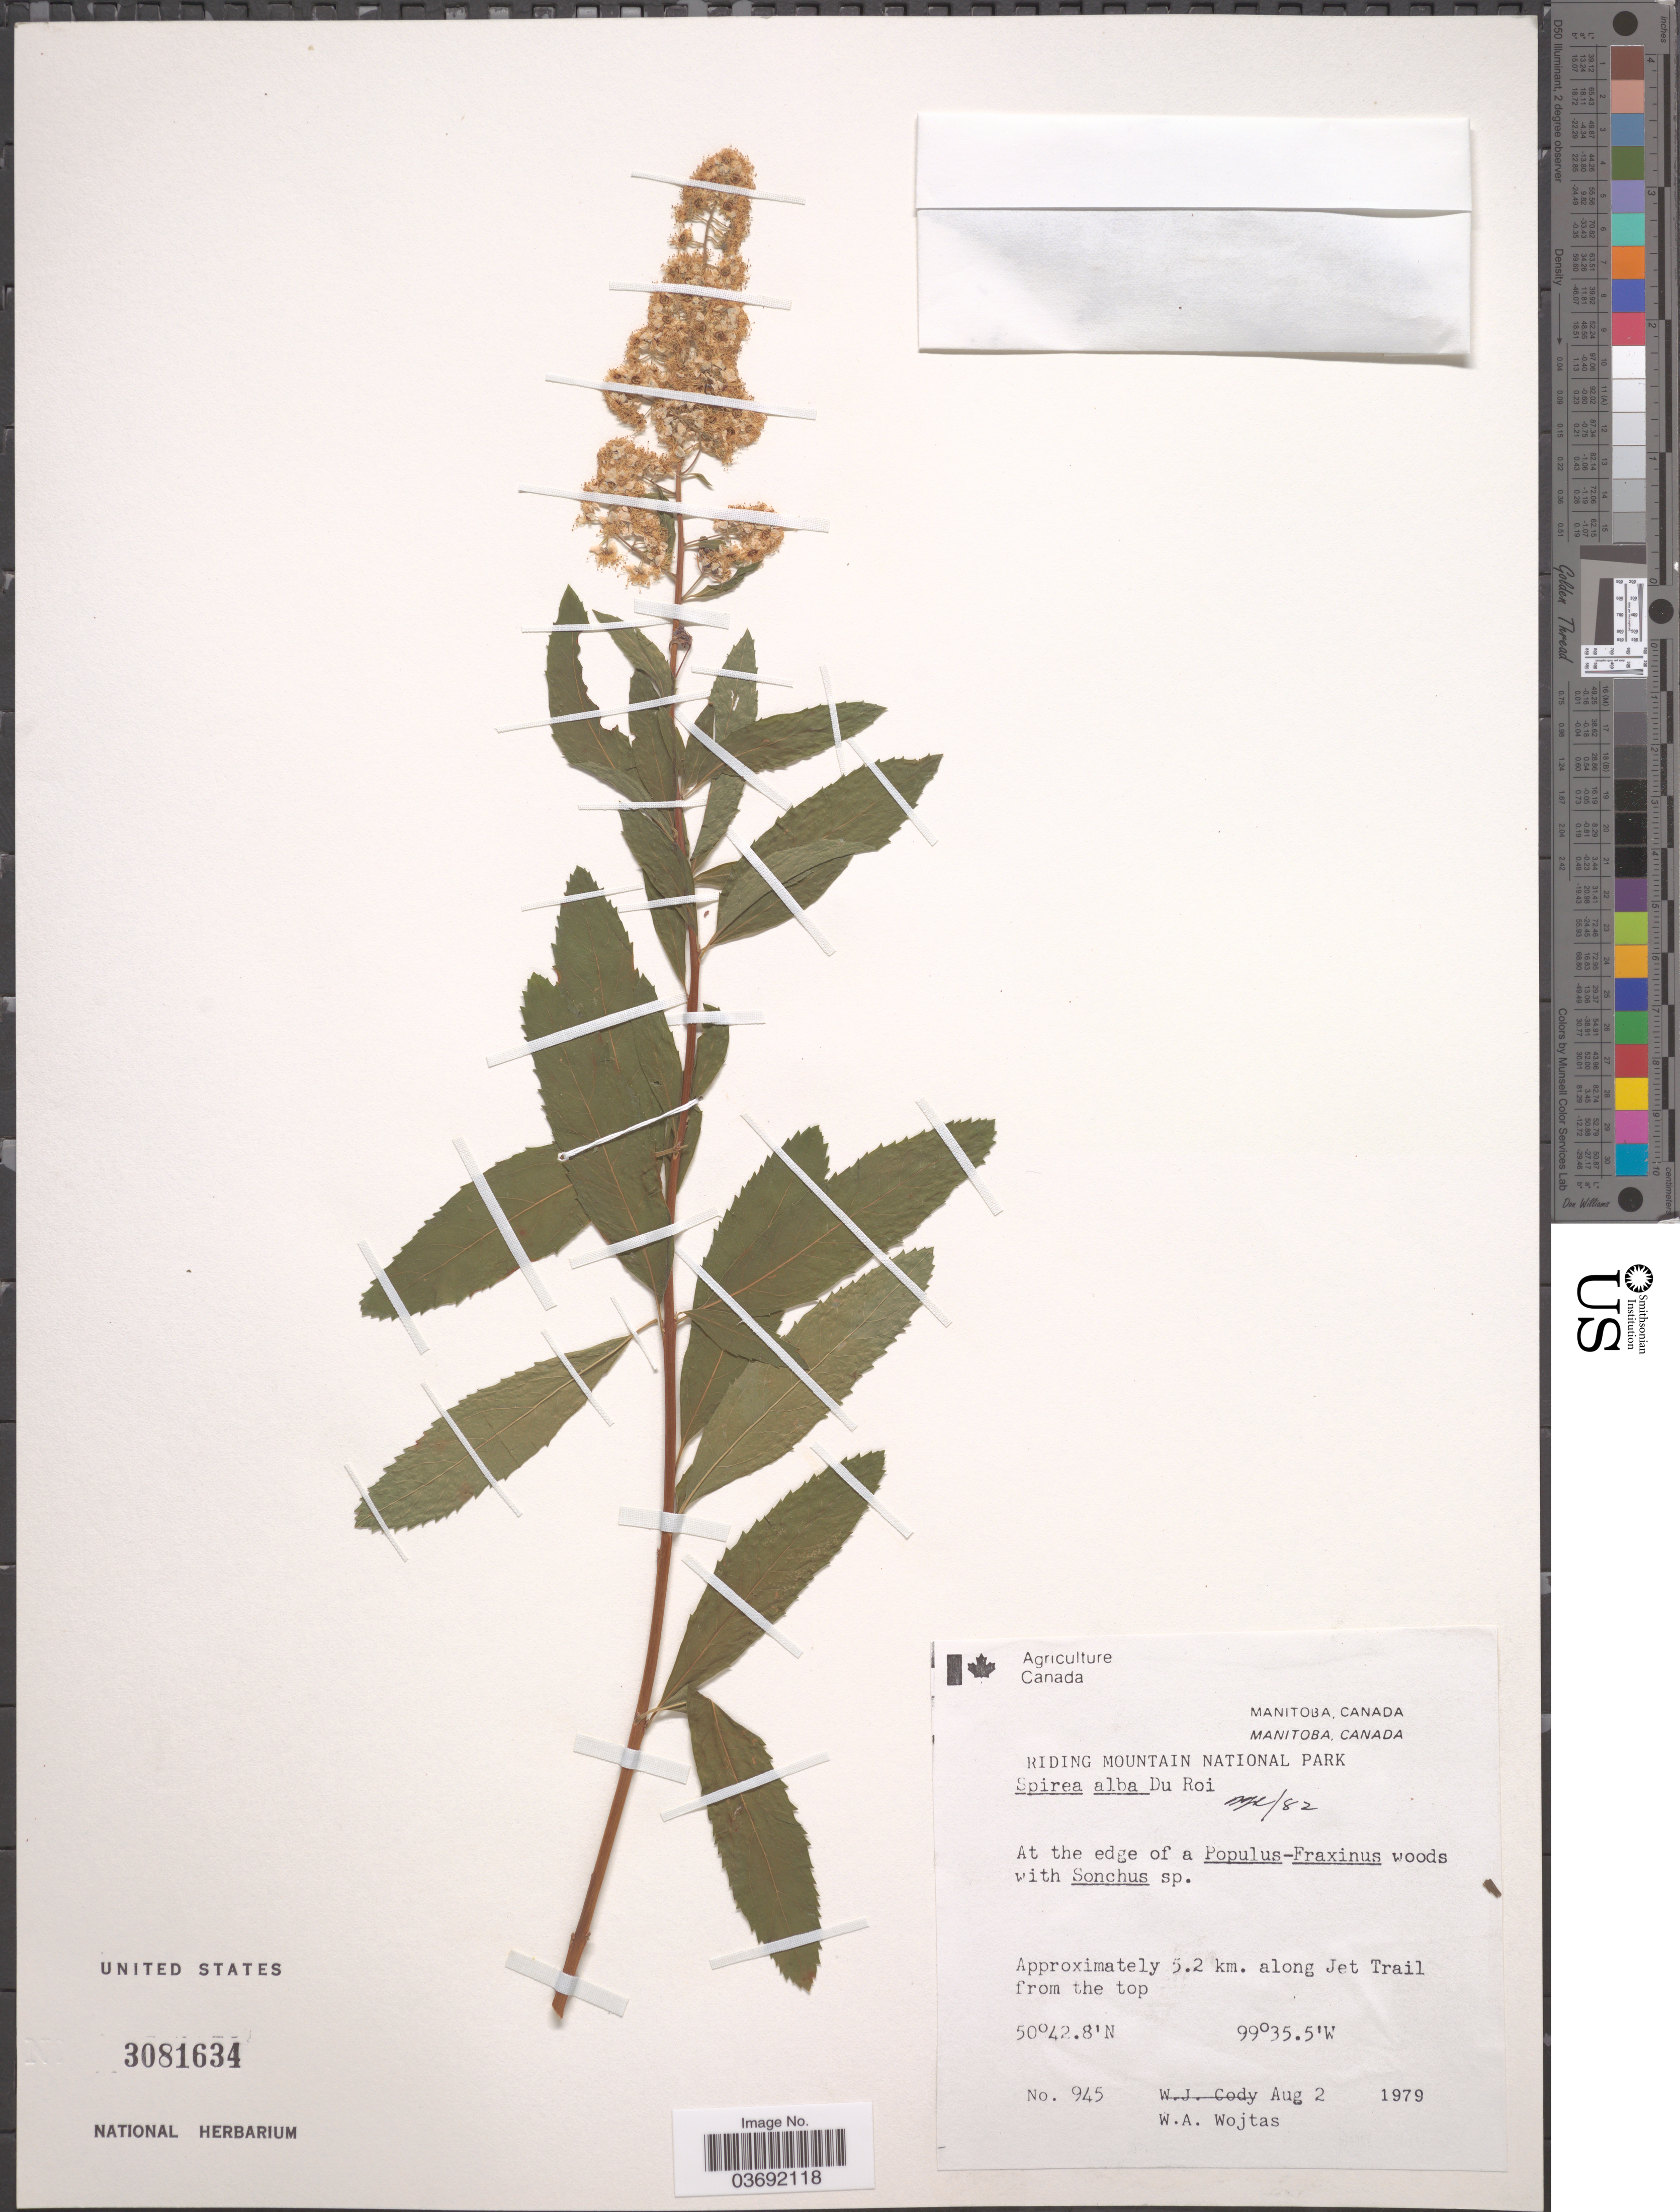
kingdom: Plantae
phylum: Tracheophyta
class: Magnoliopsida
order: Rosales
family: Rosaceae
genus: Spiraea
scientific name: Spiraea alba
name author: Du Roi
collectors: W. Wojtas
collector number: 945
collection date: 1979-08-02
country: Canada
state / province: Manitoba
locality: Riding Mountain National Park. Approximately 5.2 km. along Jet Trail from the top.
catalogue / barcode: US 3081634